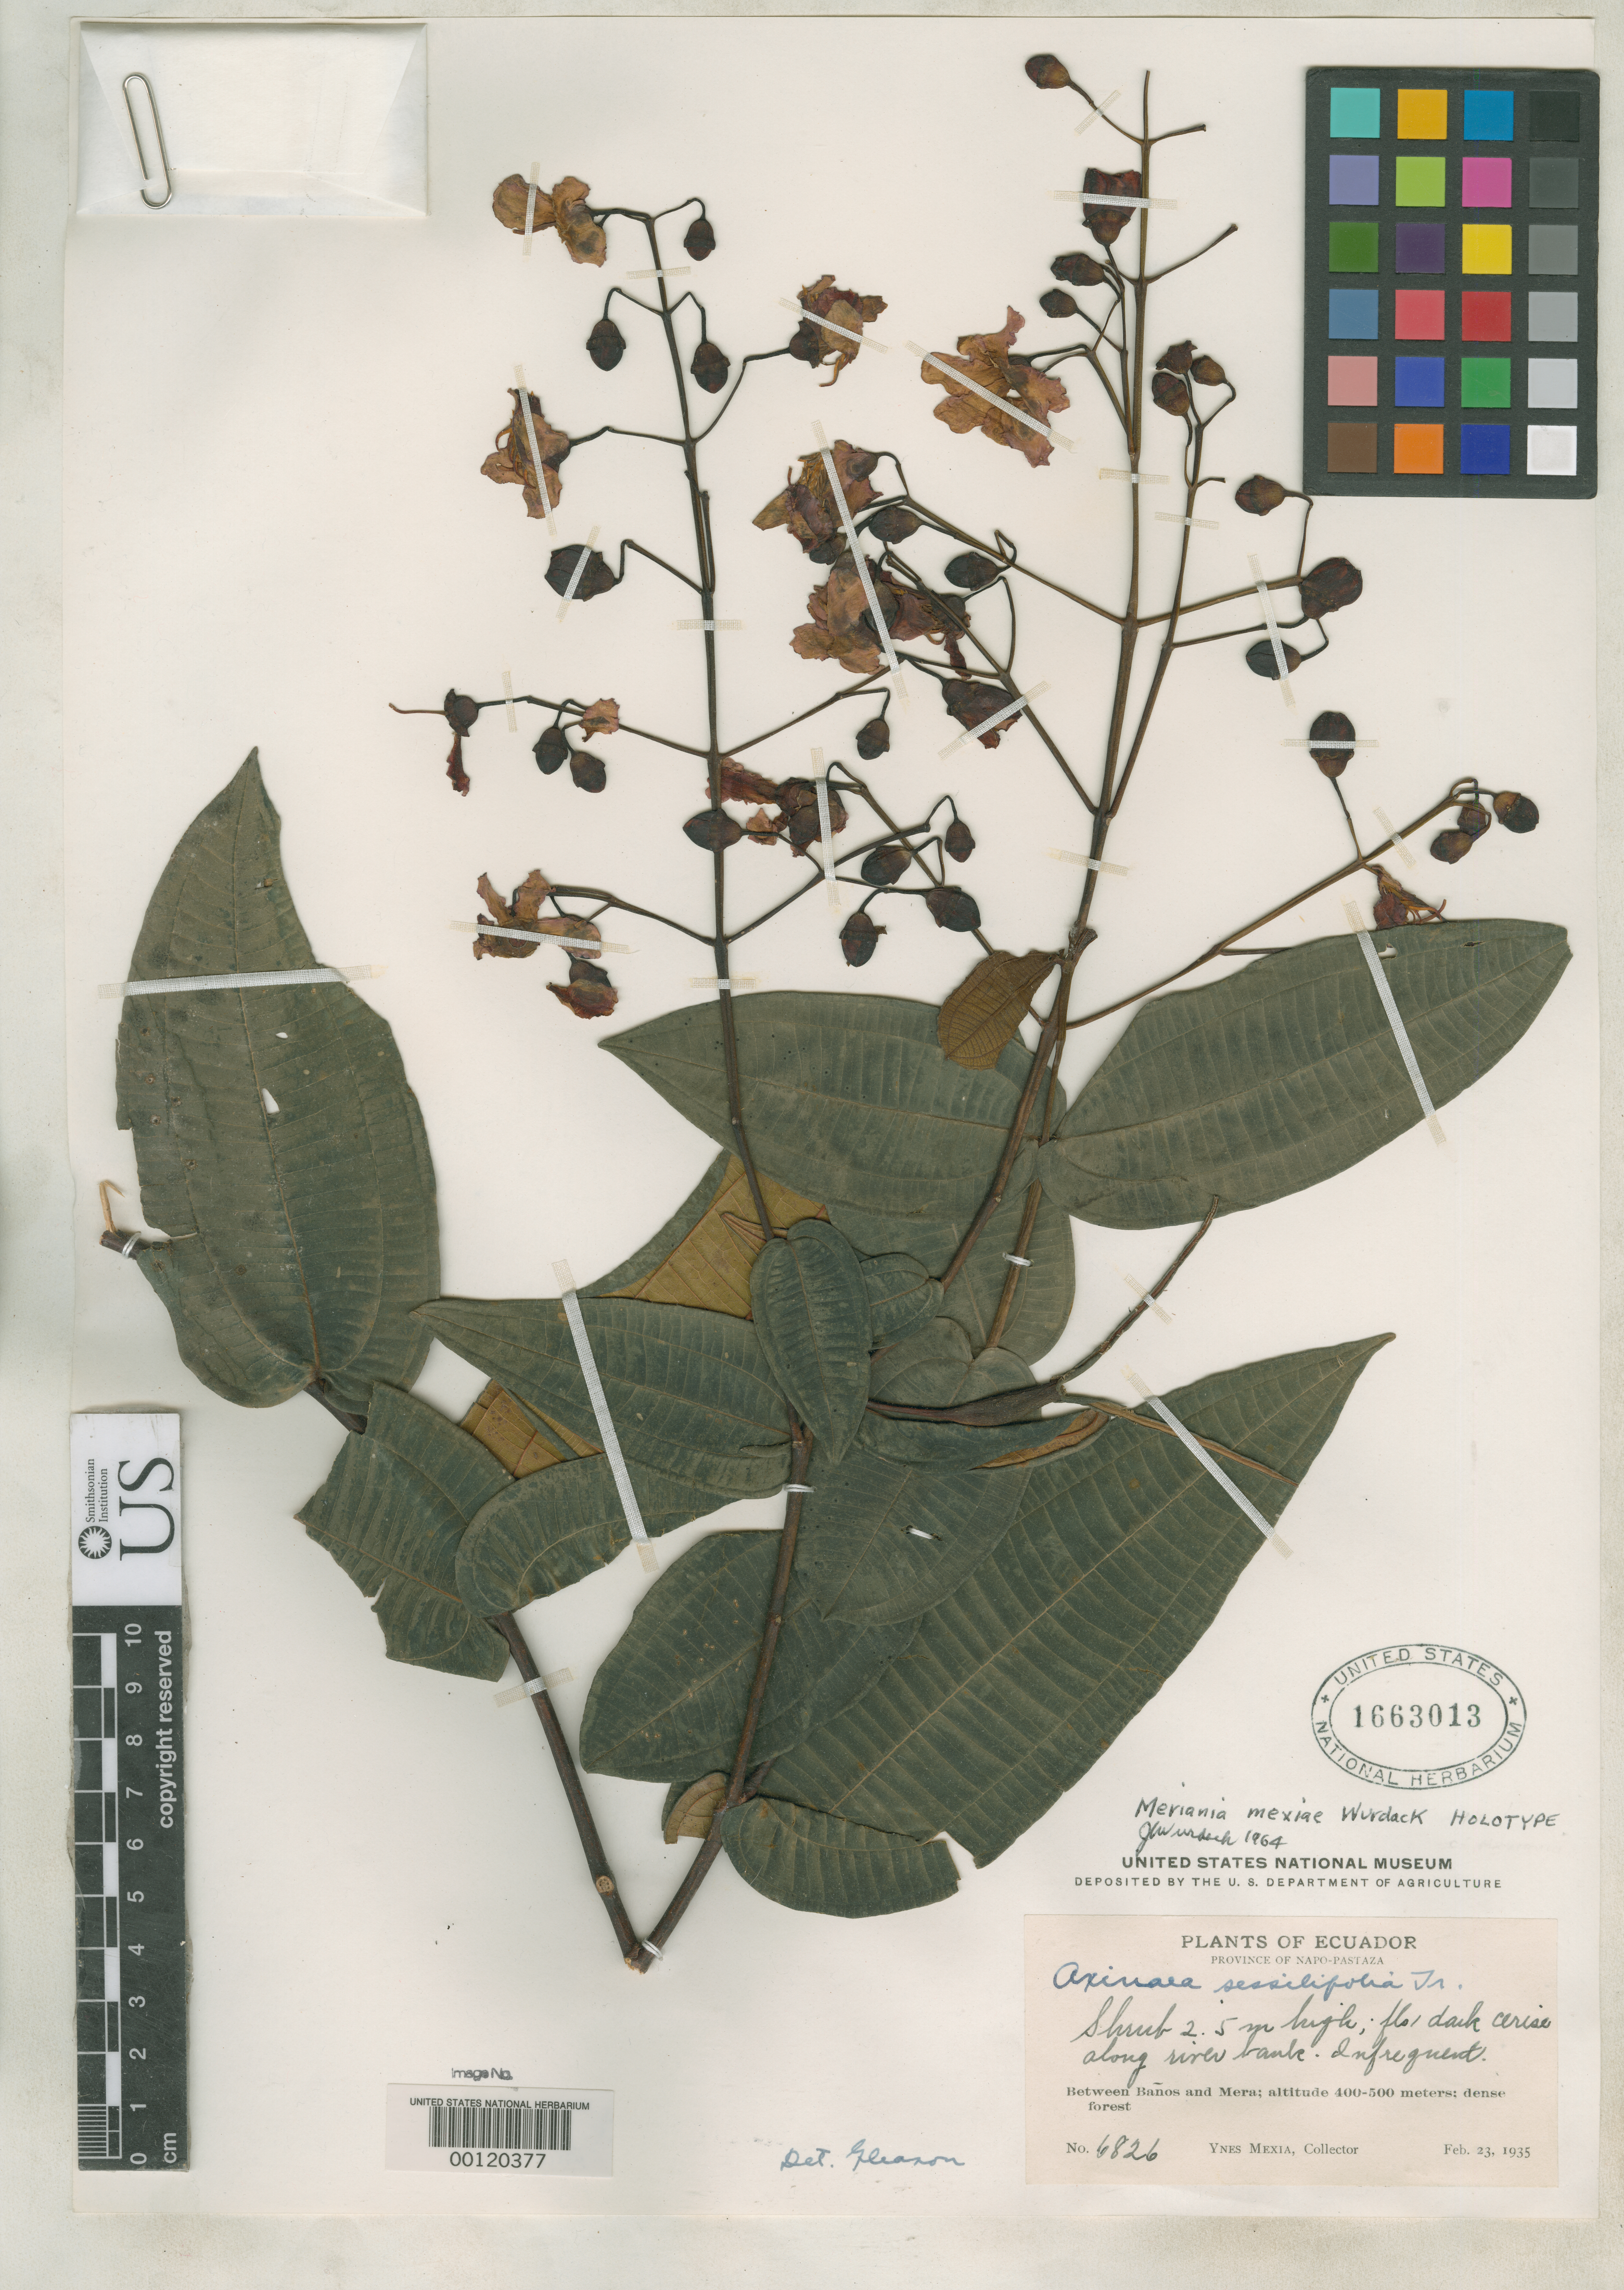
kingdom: Plantae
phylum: Tracheophyta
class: Magnoliopsida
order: Myrtales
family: Melastomataceae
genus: Meriania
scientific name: Meriania mexiae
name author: Wurdack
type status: Holotype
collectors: Y. Mexia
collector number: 6826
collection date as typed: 23 Feb 1935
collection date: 1935-02-23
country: Ecuador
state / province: Napo / Pastaza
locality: Banos-Mera.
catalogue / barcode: US 1663013